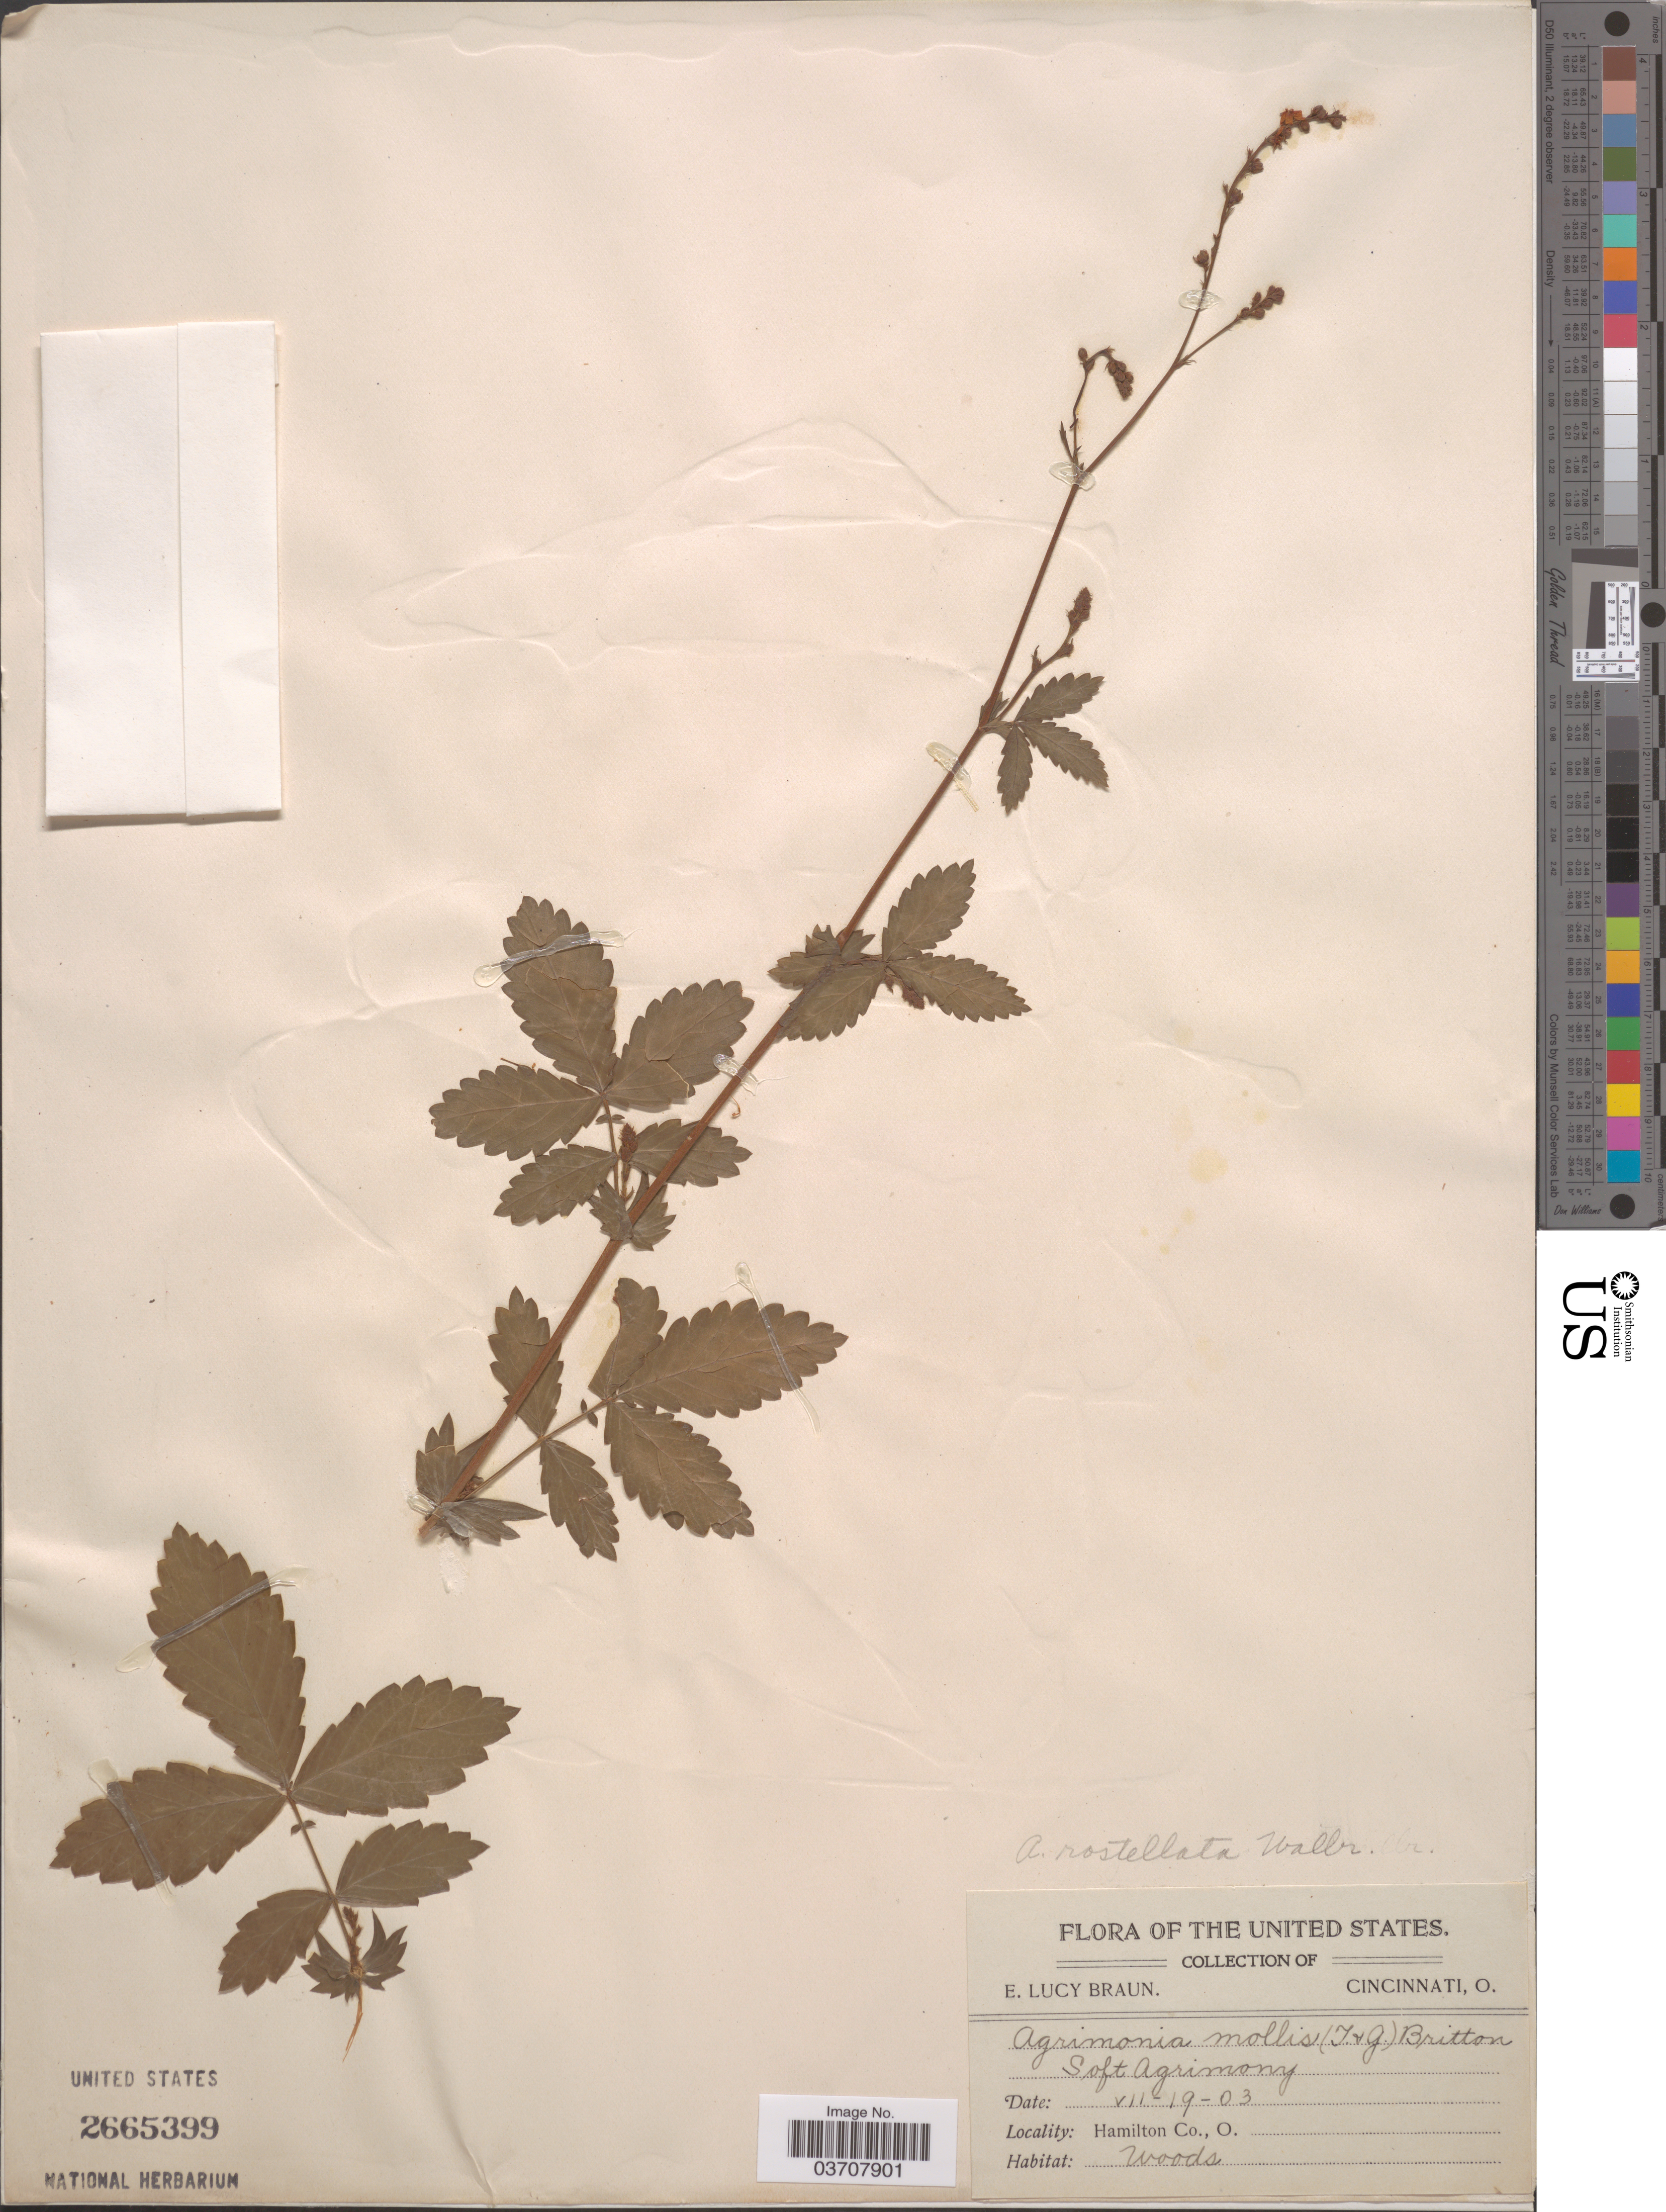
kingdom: Plantae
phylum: Tracheophyta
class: Magnoliopsida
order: Rosales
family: Rosaceae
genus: Agrimonia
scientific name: Agrimonia rostellata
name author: Wallr.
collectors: E. L. Braun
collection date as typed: Transcribed d/m/y: 19/7/3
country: United States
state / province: Ohio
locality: Hamilton Co.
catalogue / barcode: US 2665399